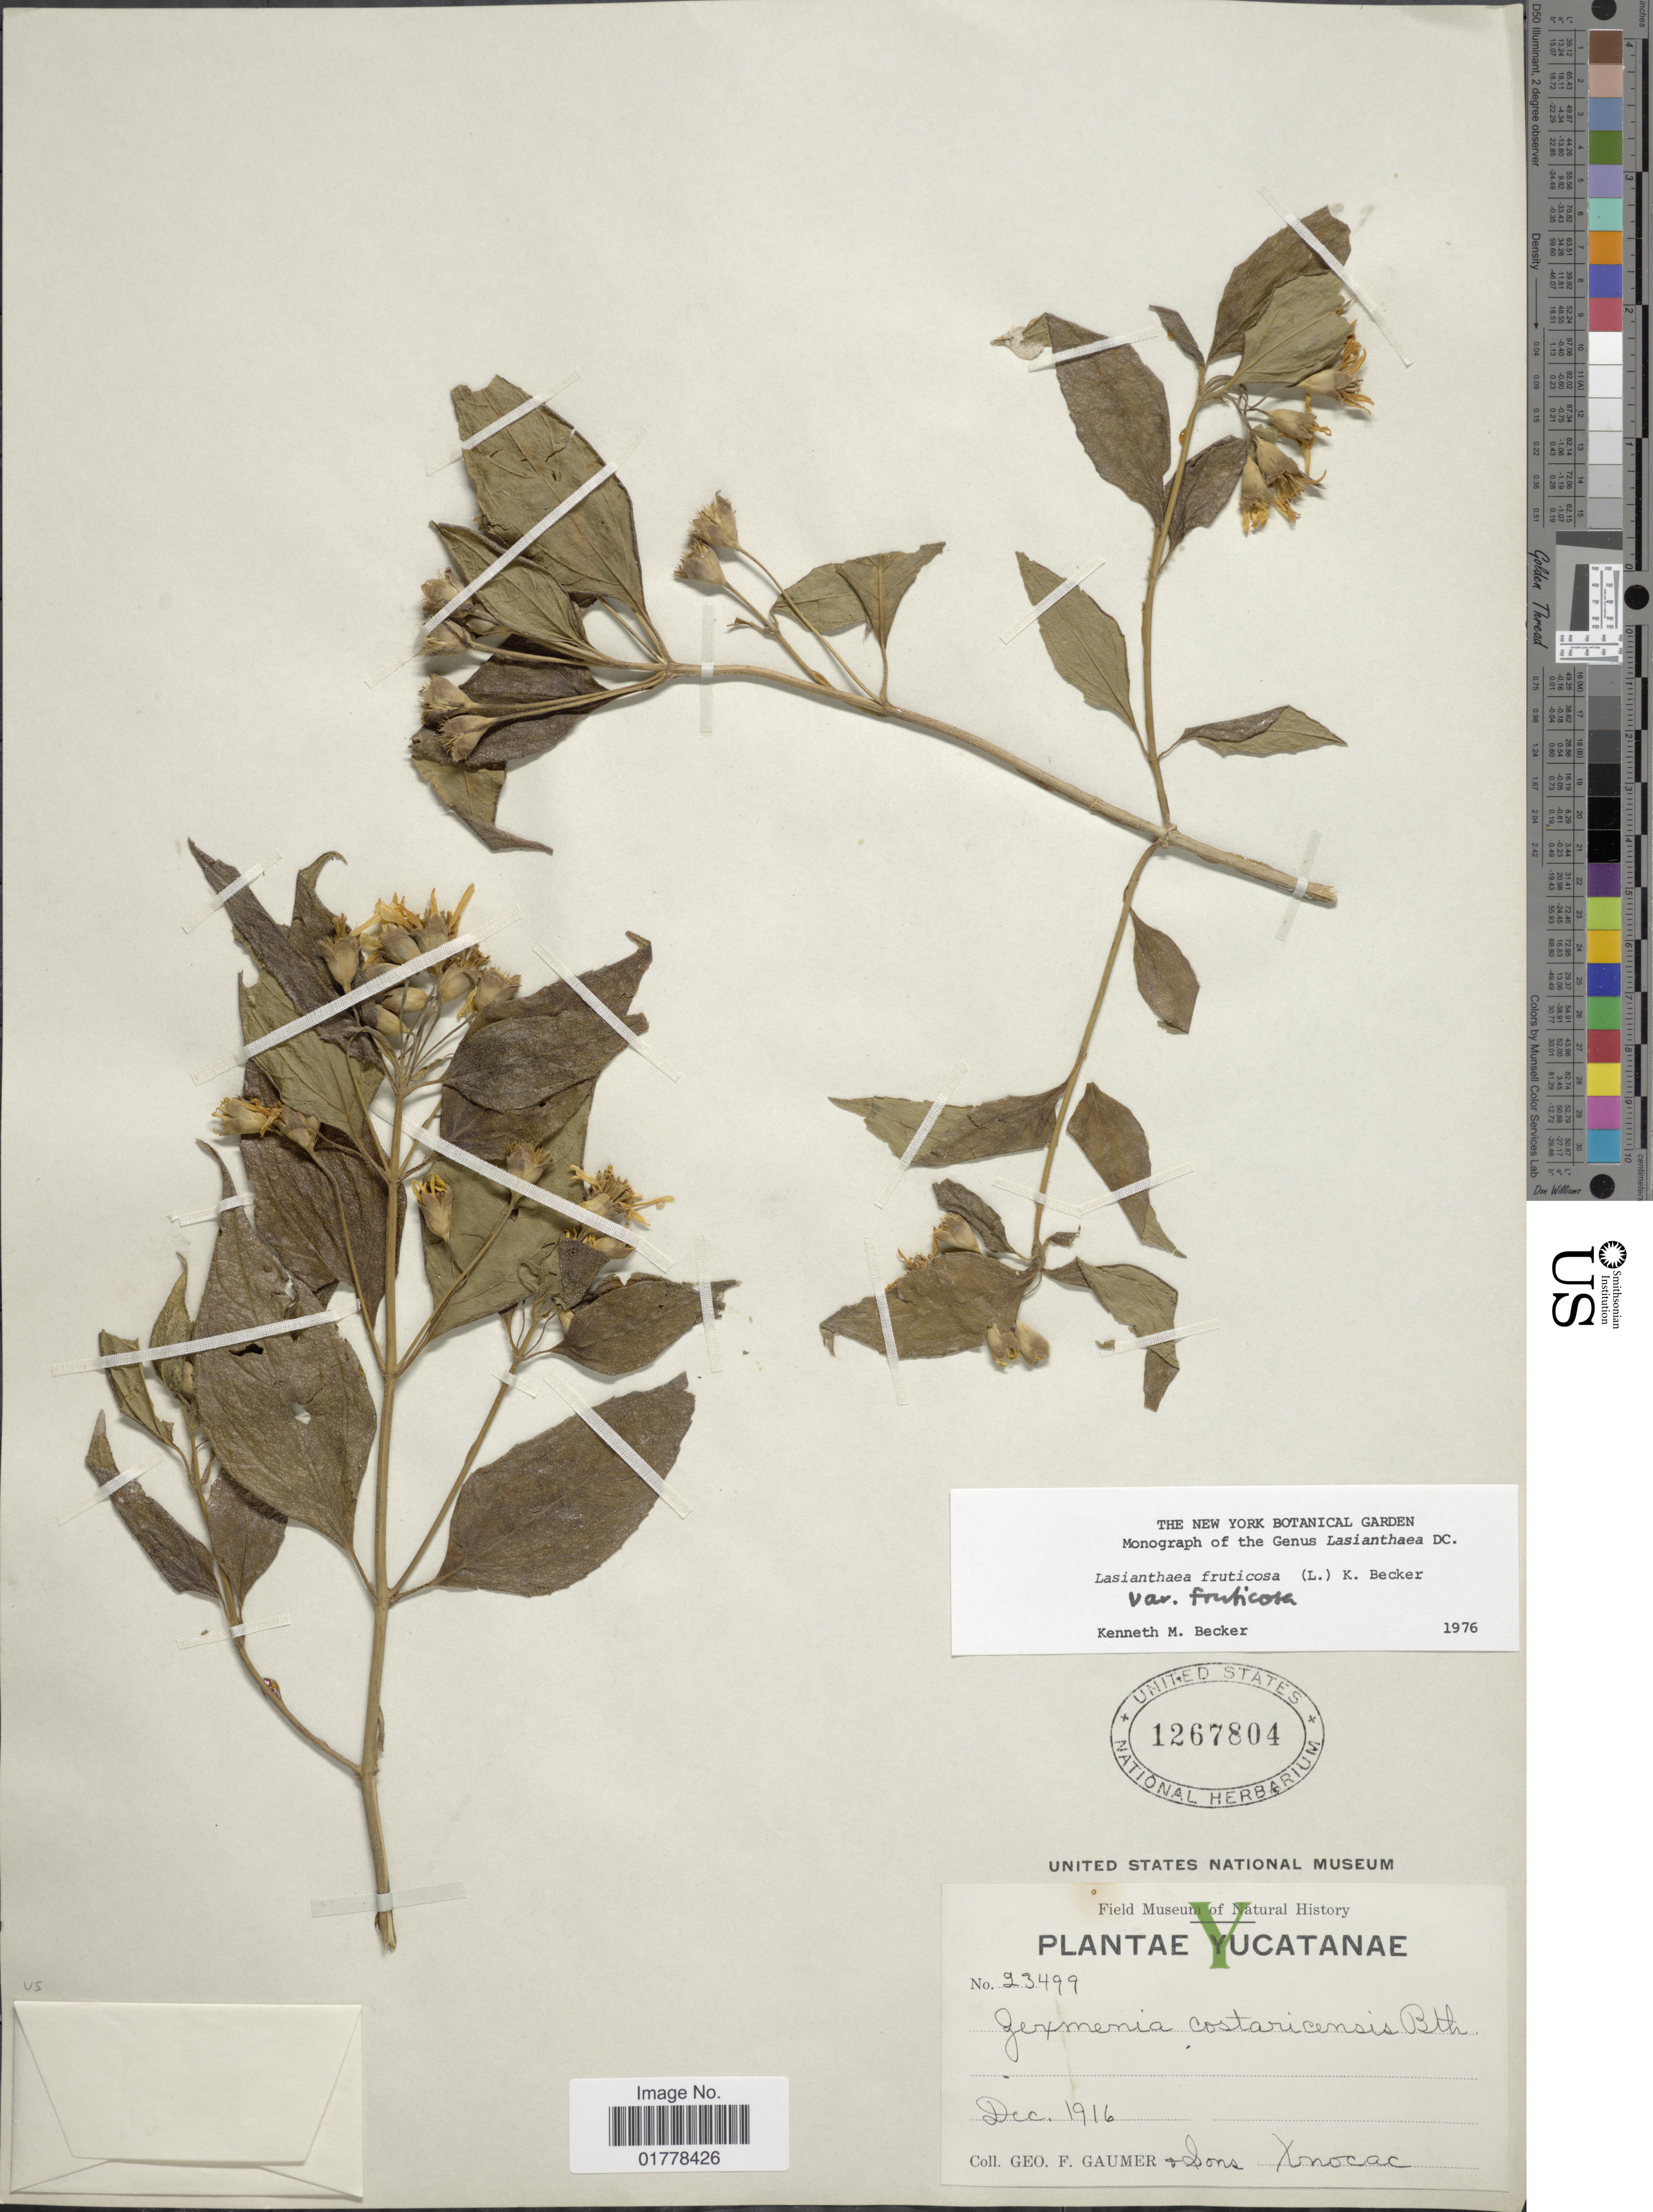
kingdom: Plantae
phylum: Tracheophyta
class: Magnoliopsida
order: Asterales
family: Asteraceae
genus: Lasianthaea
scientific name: Lasianthaea fruticosa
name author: (L.) K.M. Becker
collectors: G. F. Gaumer & et al.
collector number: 23499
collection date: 1916-12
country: Mexico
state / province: Yucatán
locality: Xnocac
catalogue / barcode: US 1267804